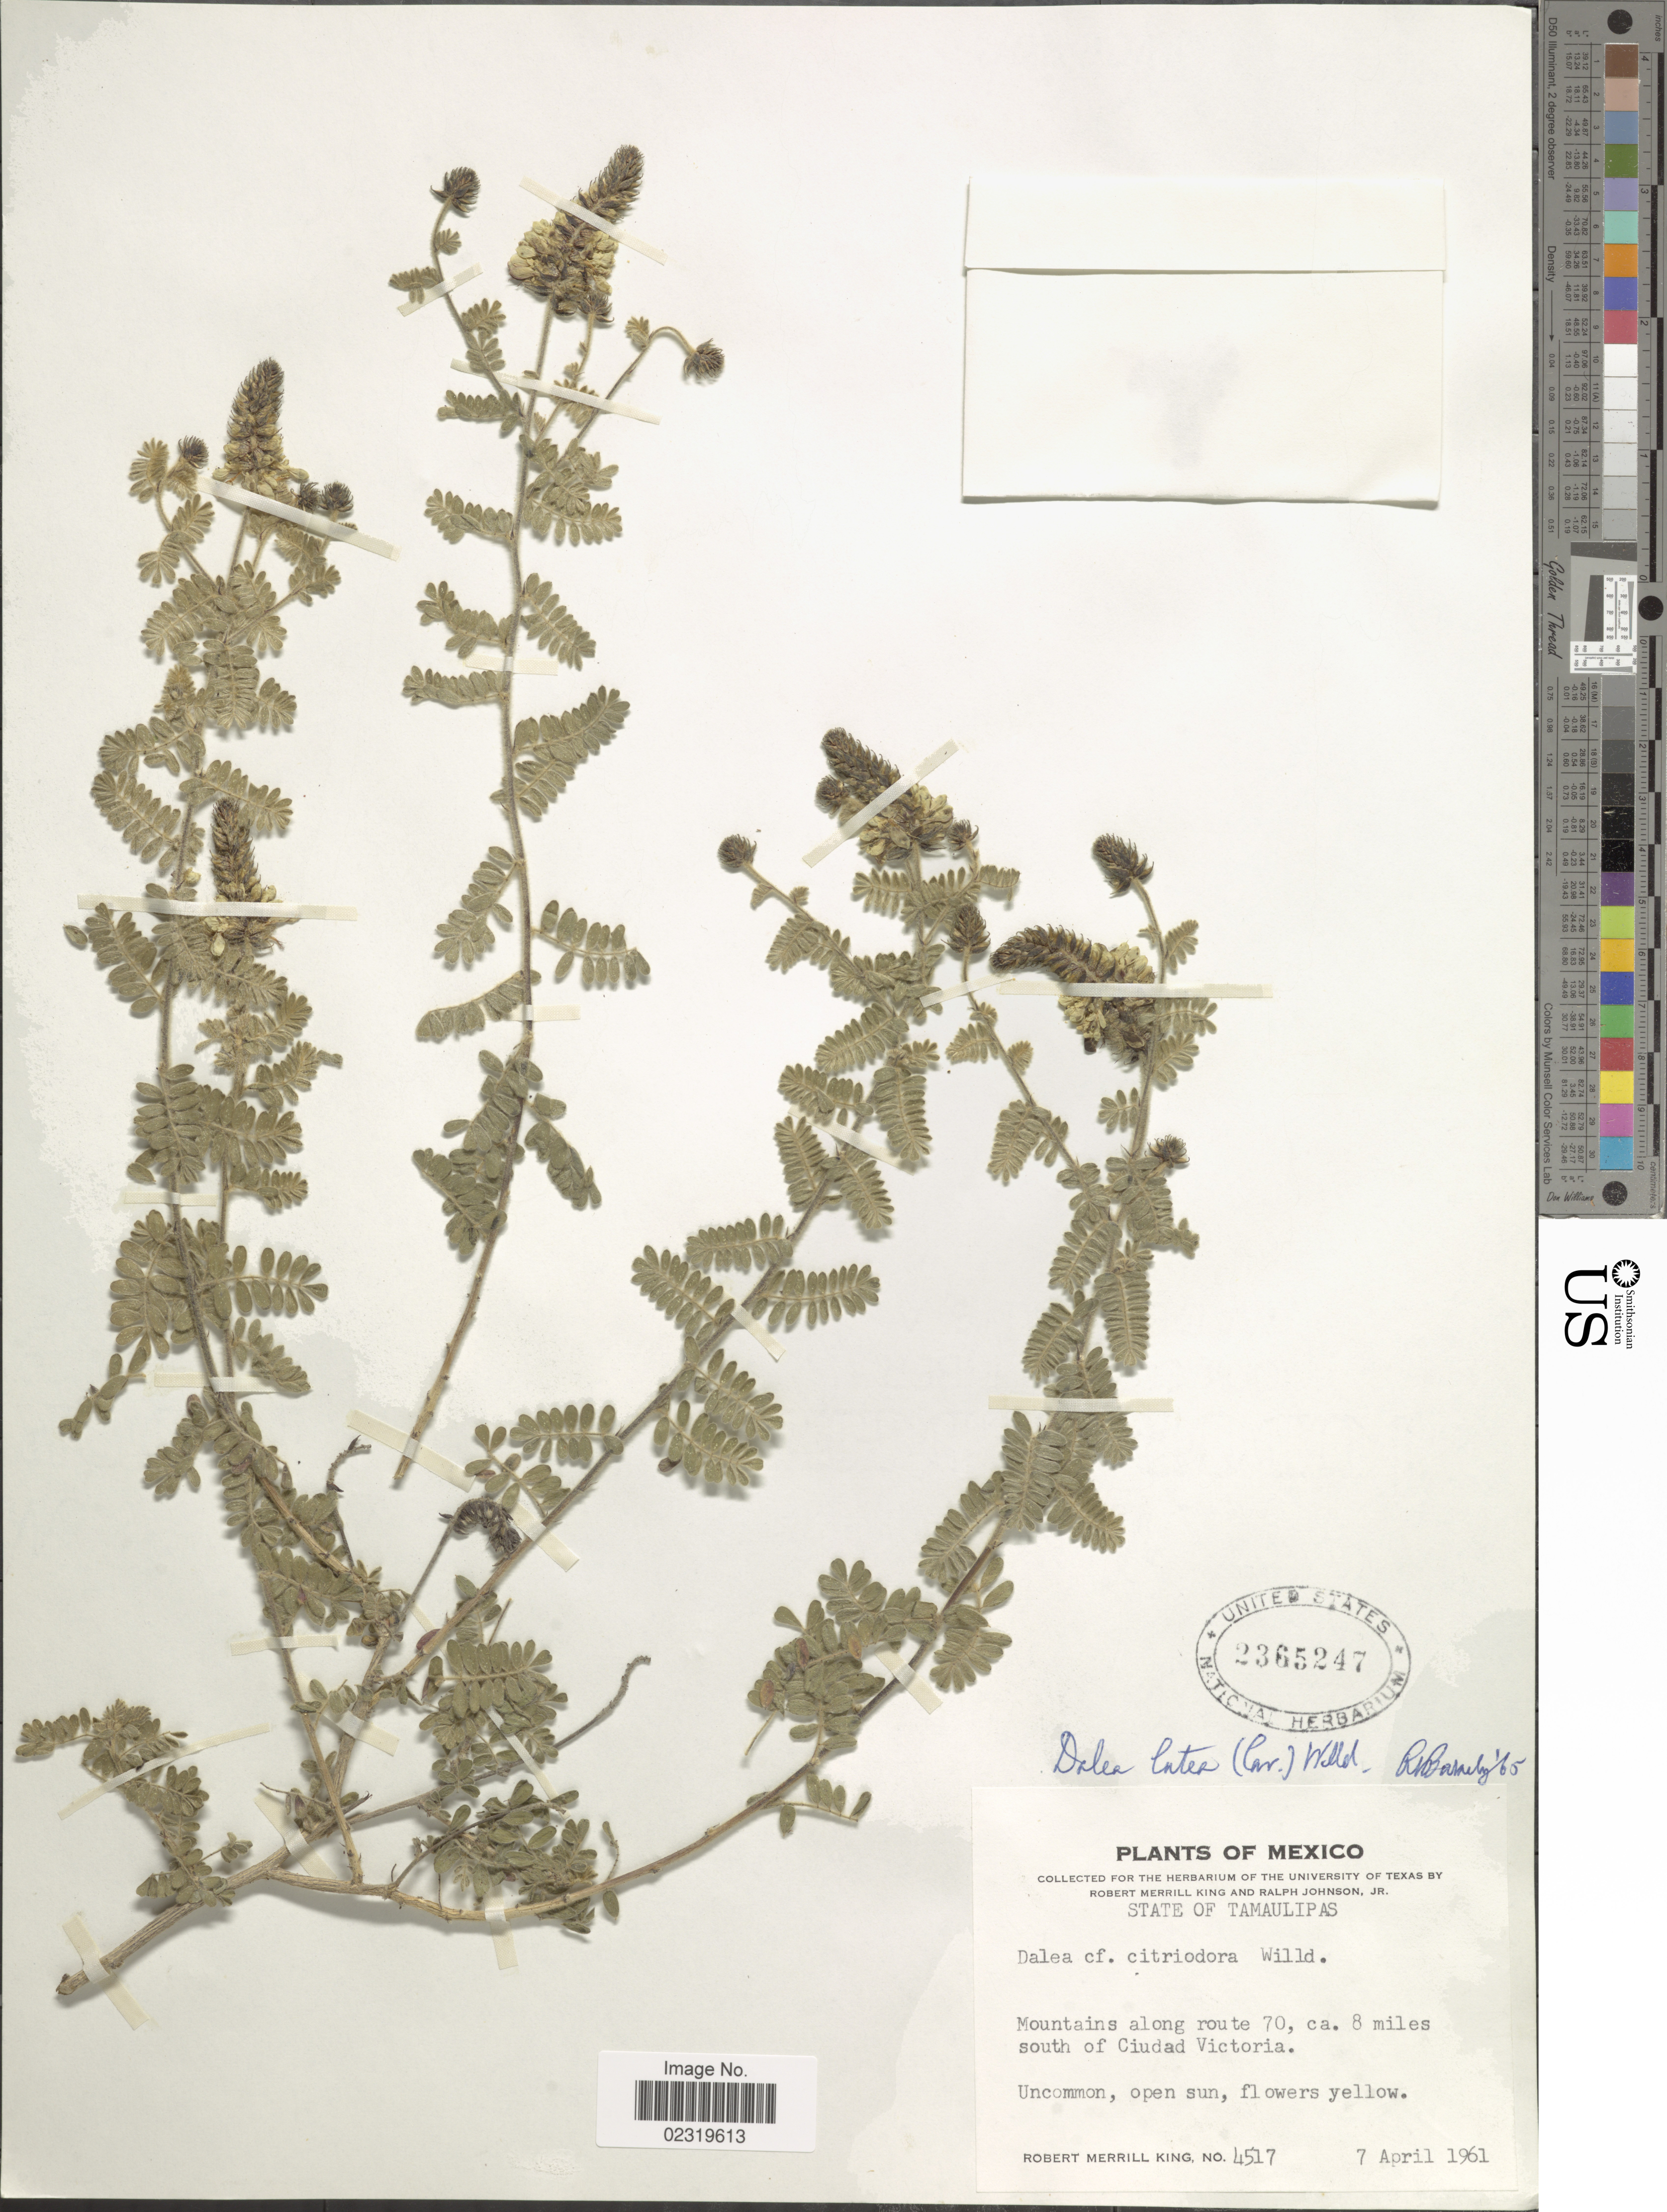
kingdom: Plantae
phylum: Tracheophyta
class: Magnoliopsida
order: Fabales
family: Fabaceae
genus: Dalea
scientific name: Dalea lutea var. lutea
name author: (Cav.) Willd.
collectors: R. M. King & R. Johnson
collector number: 4517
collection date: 1961-04-07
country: Mexico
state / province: Tamaulipas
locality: Mountains along route 70, ca 8 miles south of Ciudada Victoria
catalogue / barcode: US 2365247